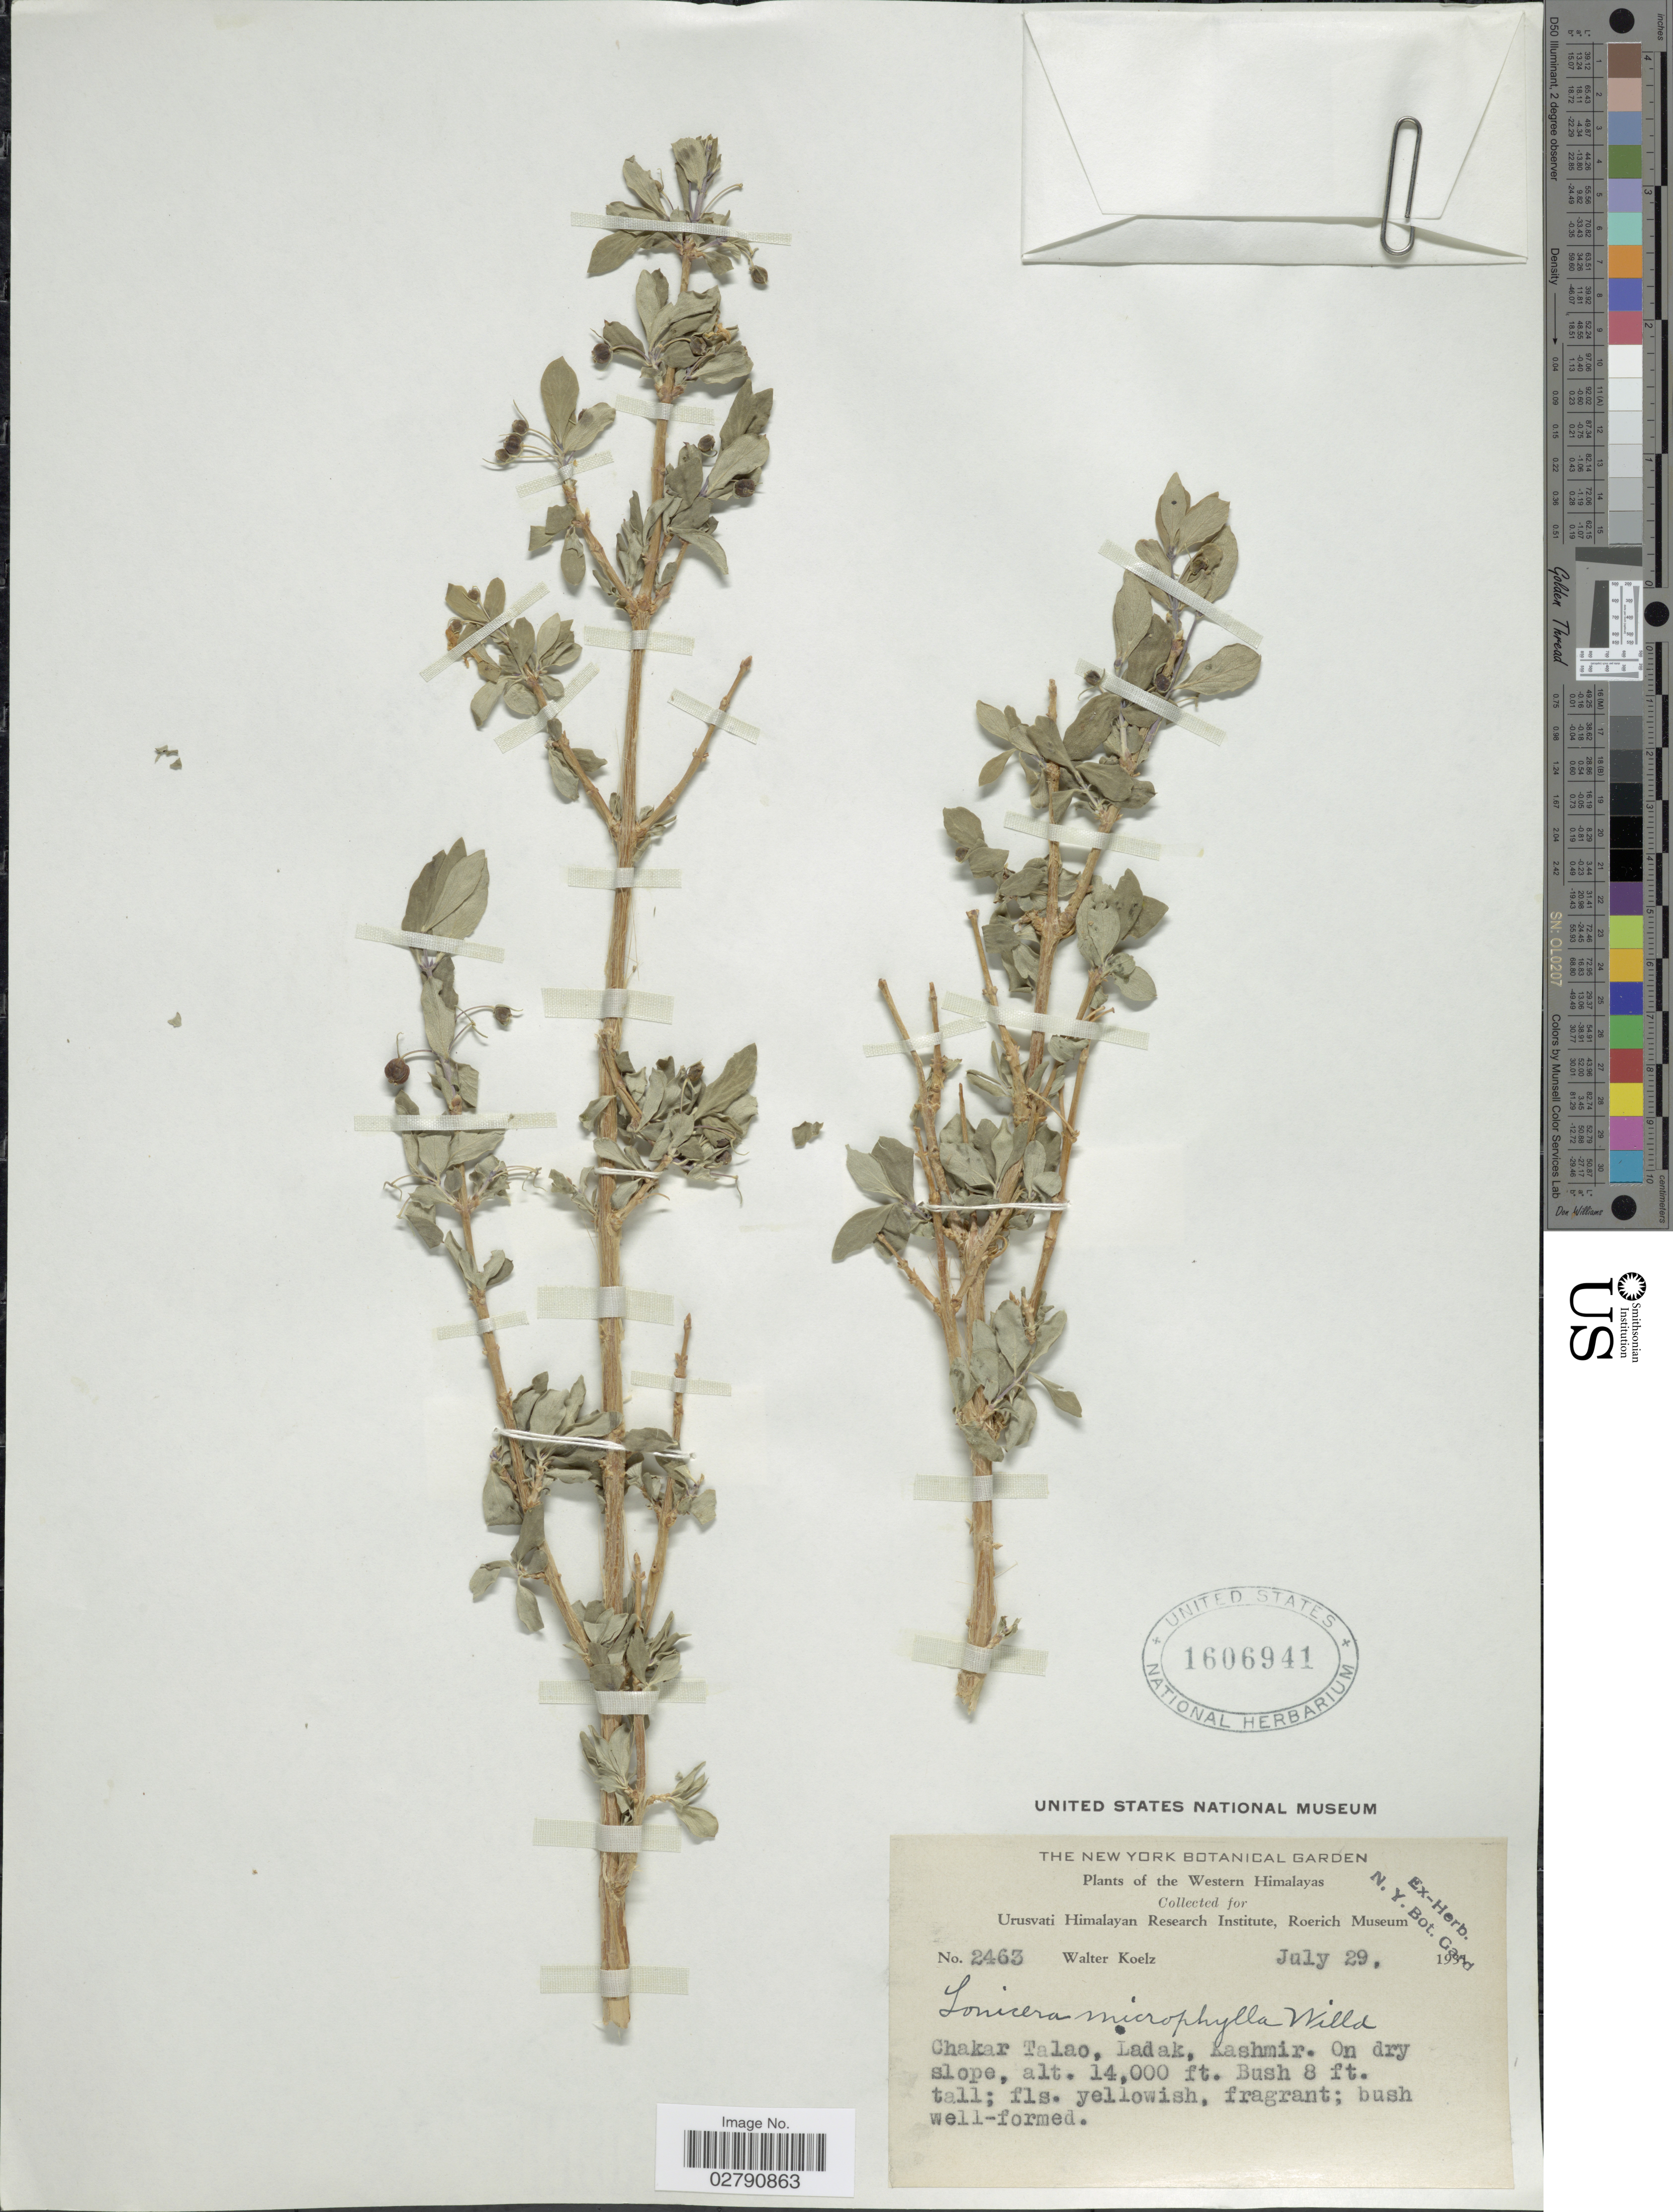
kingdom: Plantae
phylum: Tracheophyta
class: Magnoliopsida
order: Dipsacales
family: Caprifoliaceae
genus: Lonicera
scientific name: Lonicera microphylla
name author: Willd. ex Schult.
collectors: W. N. Koelz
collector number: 2463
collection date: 1931-07-29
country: India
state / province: Ladakh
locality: Western Himalayas. Chakar Talao, Ladak, Kashmir.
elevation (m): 4267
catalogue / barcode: US 1606941